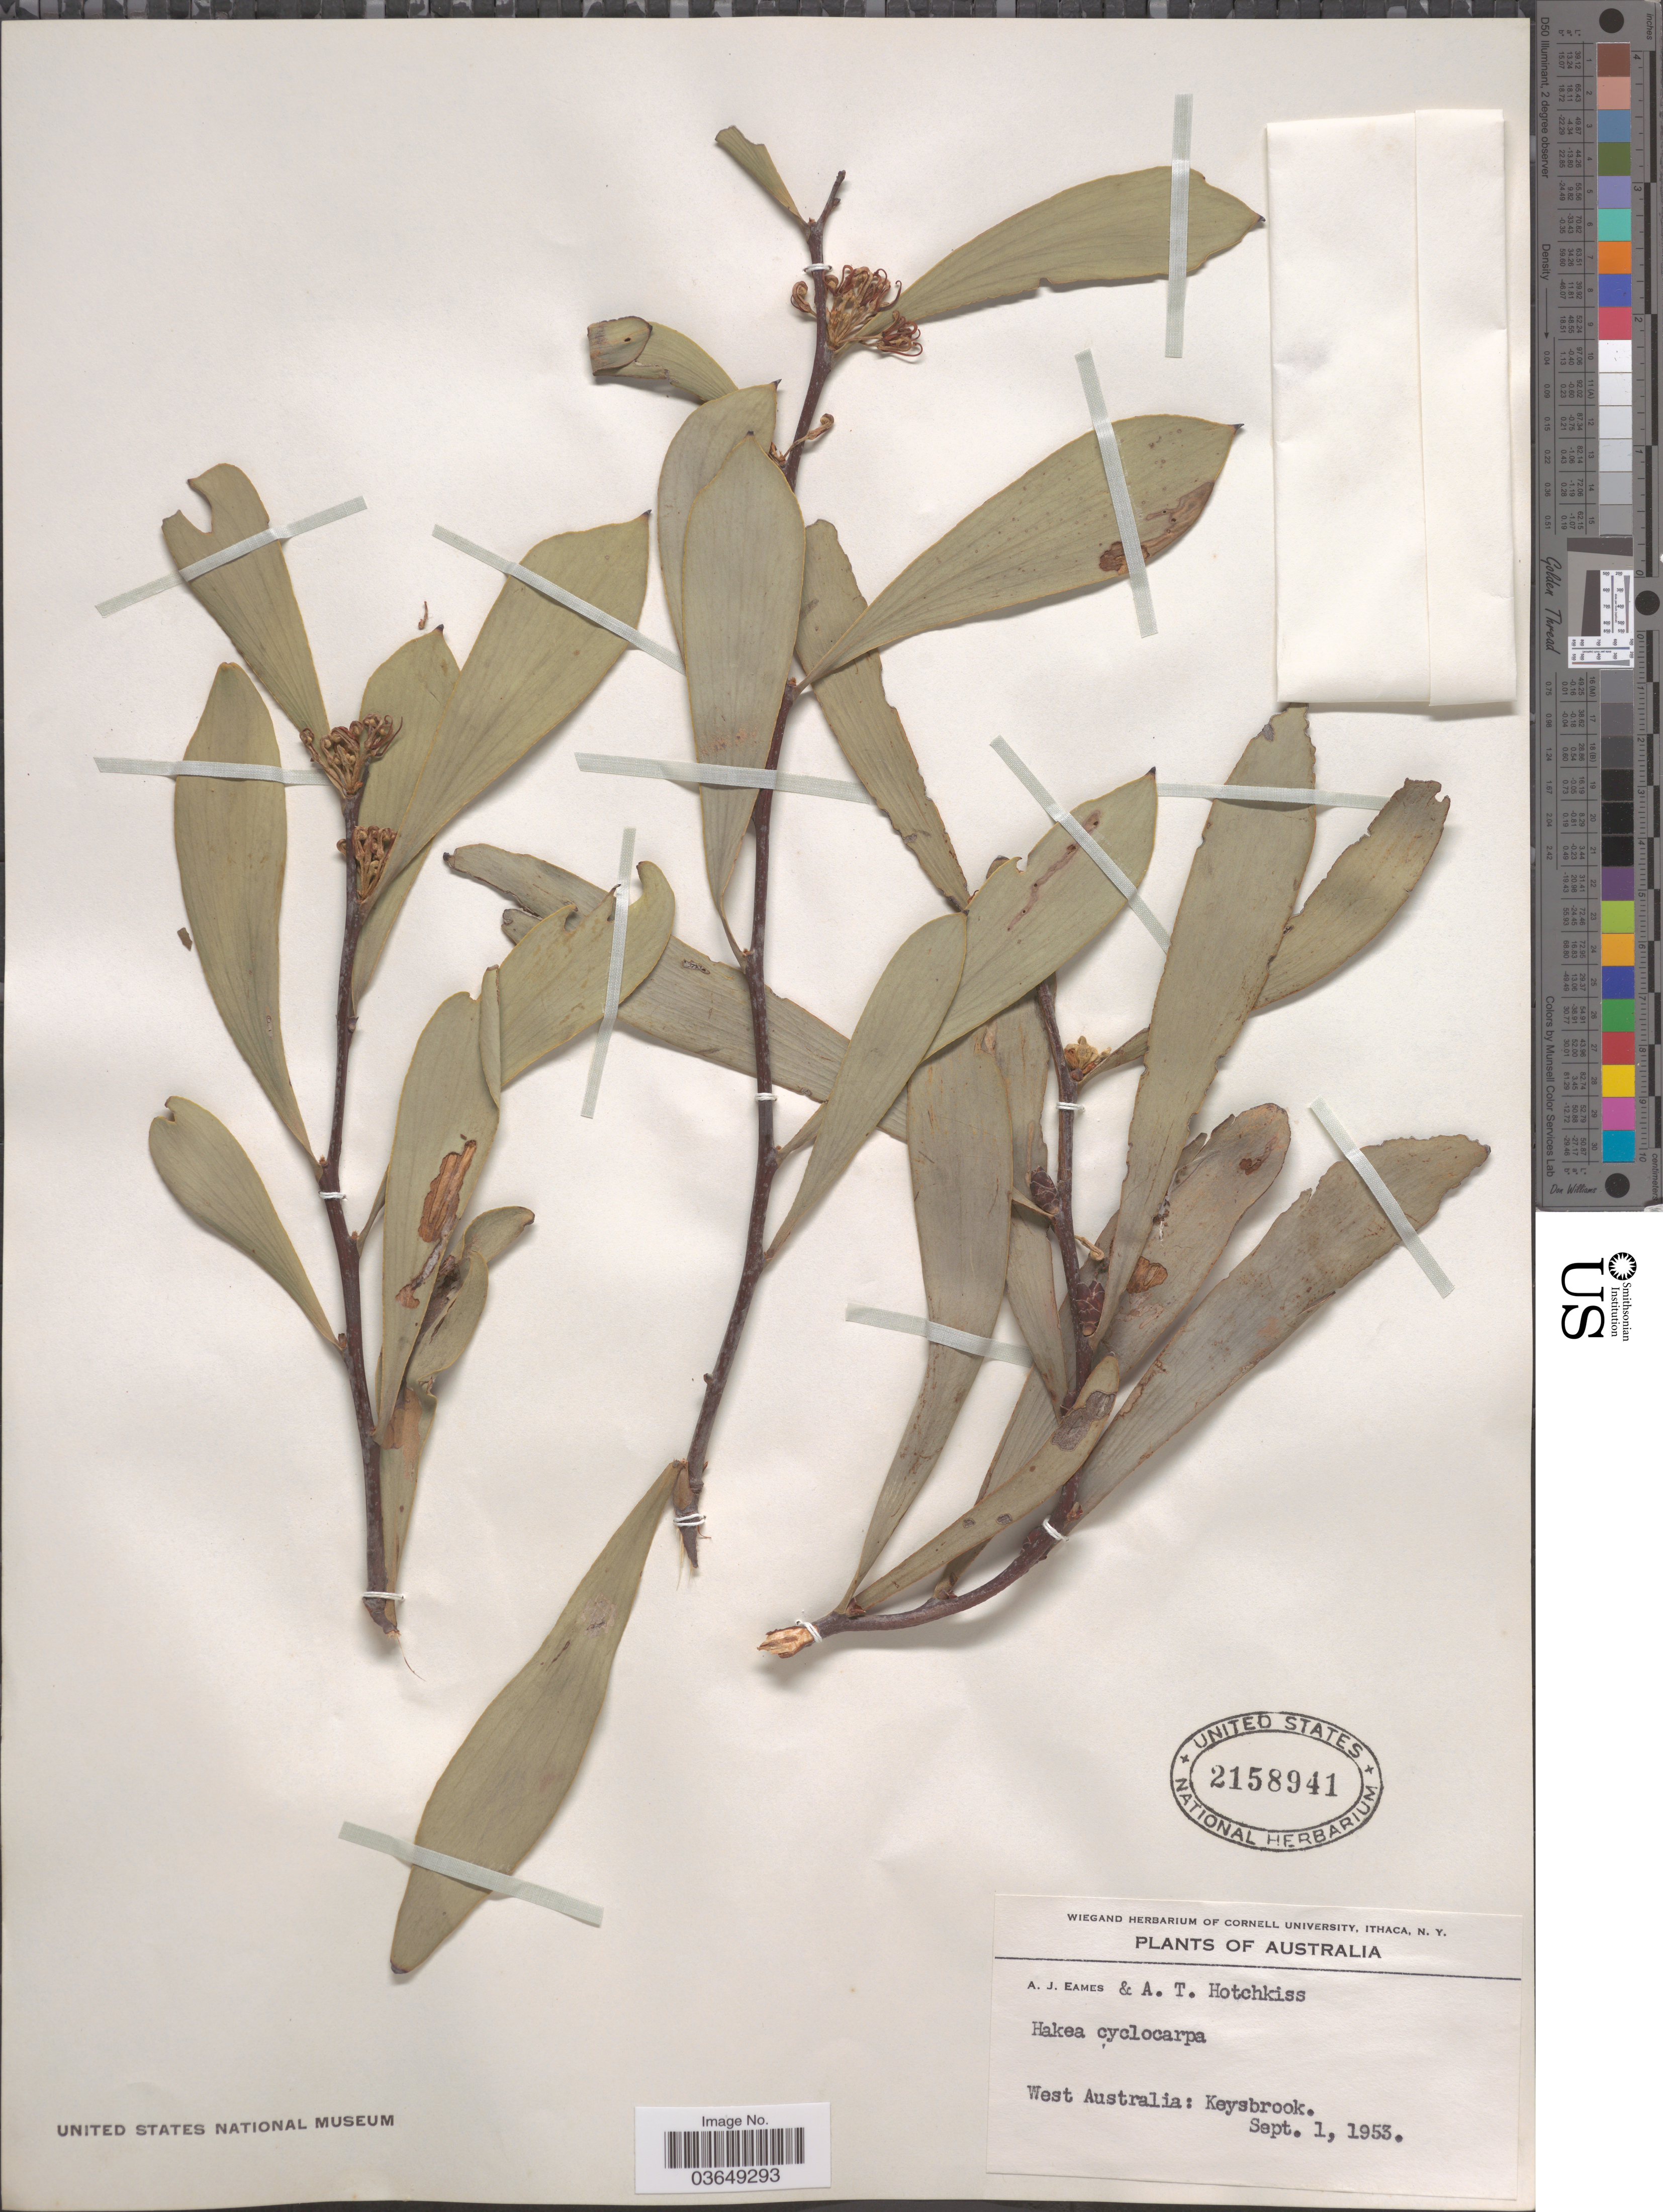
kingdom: Plantae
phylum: Tracheophyta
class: Magnoliopsida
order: Proteales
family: Proteaceae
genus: Hakea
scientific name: Hakea cyclocarpa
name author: Lindl.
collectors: A. J. Eames & A. Hotchkiss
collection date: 1953-09-01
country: Australia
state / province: Western Australia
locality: West Australia: Keysbrook.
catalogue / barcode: US 2158941